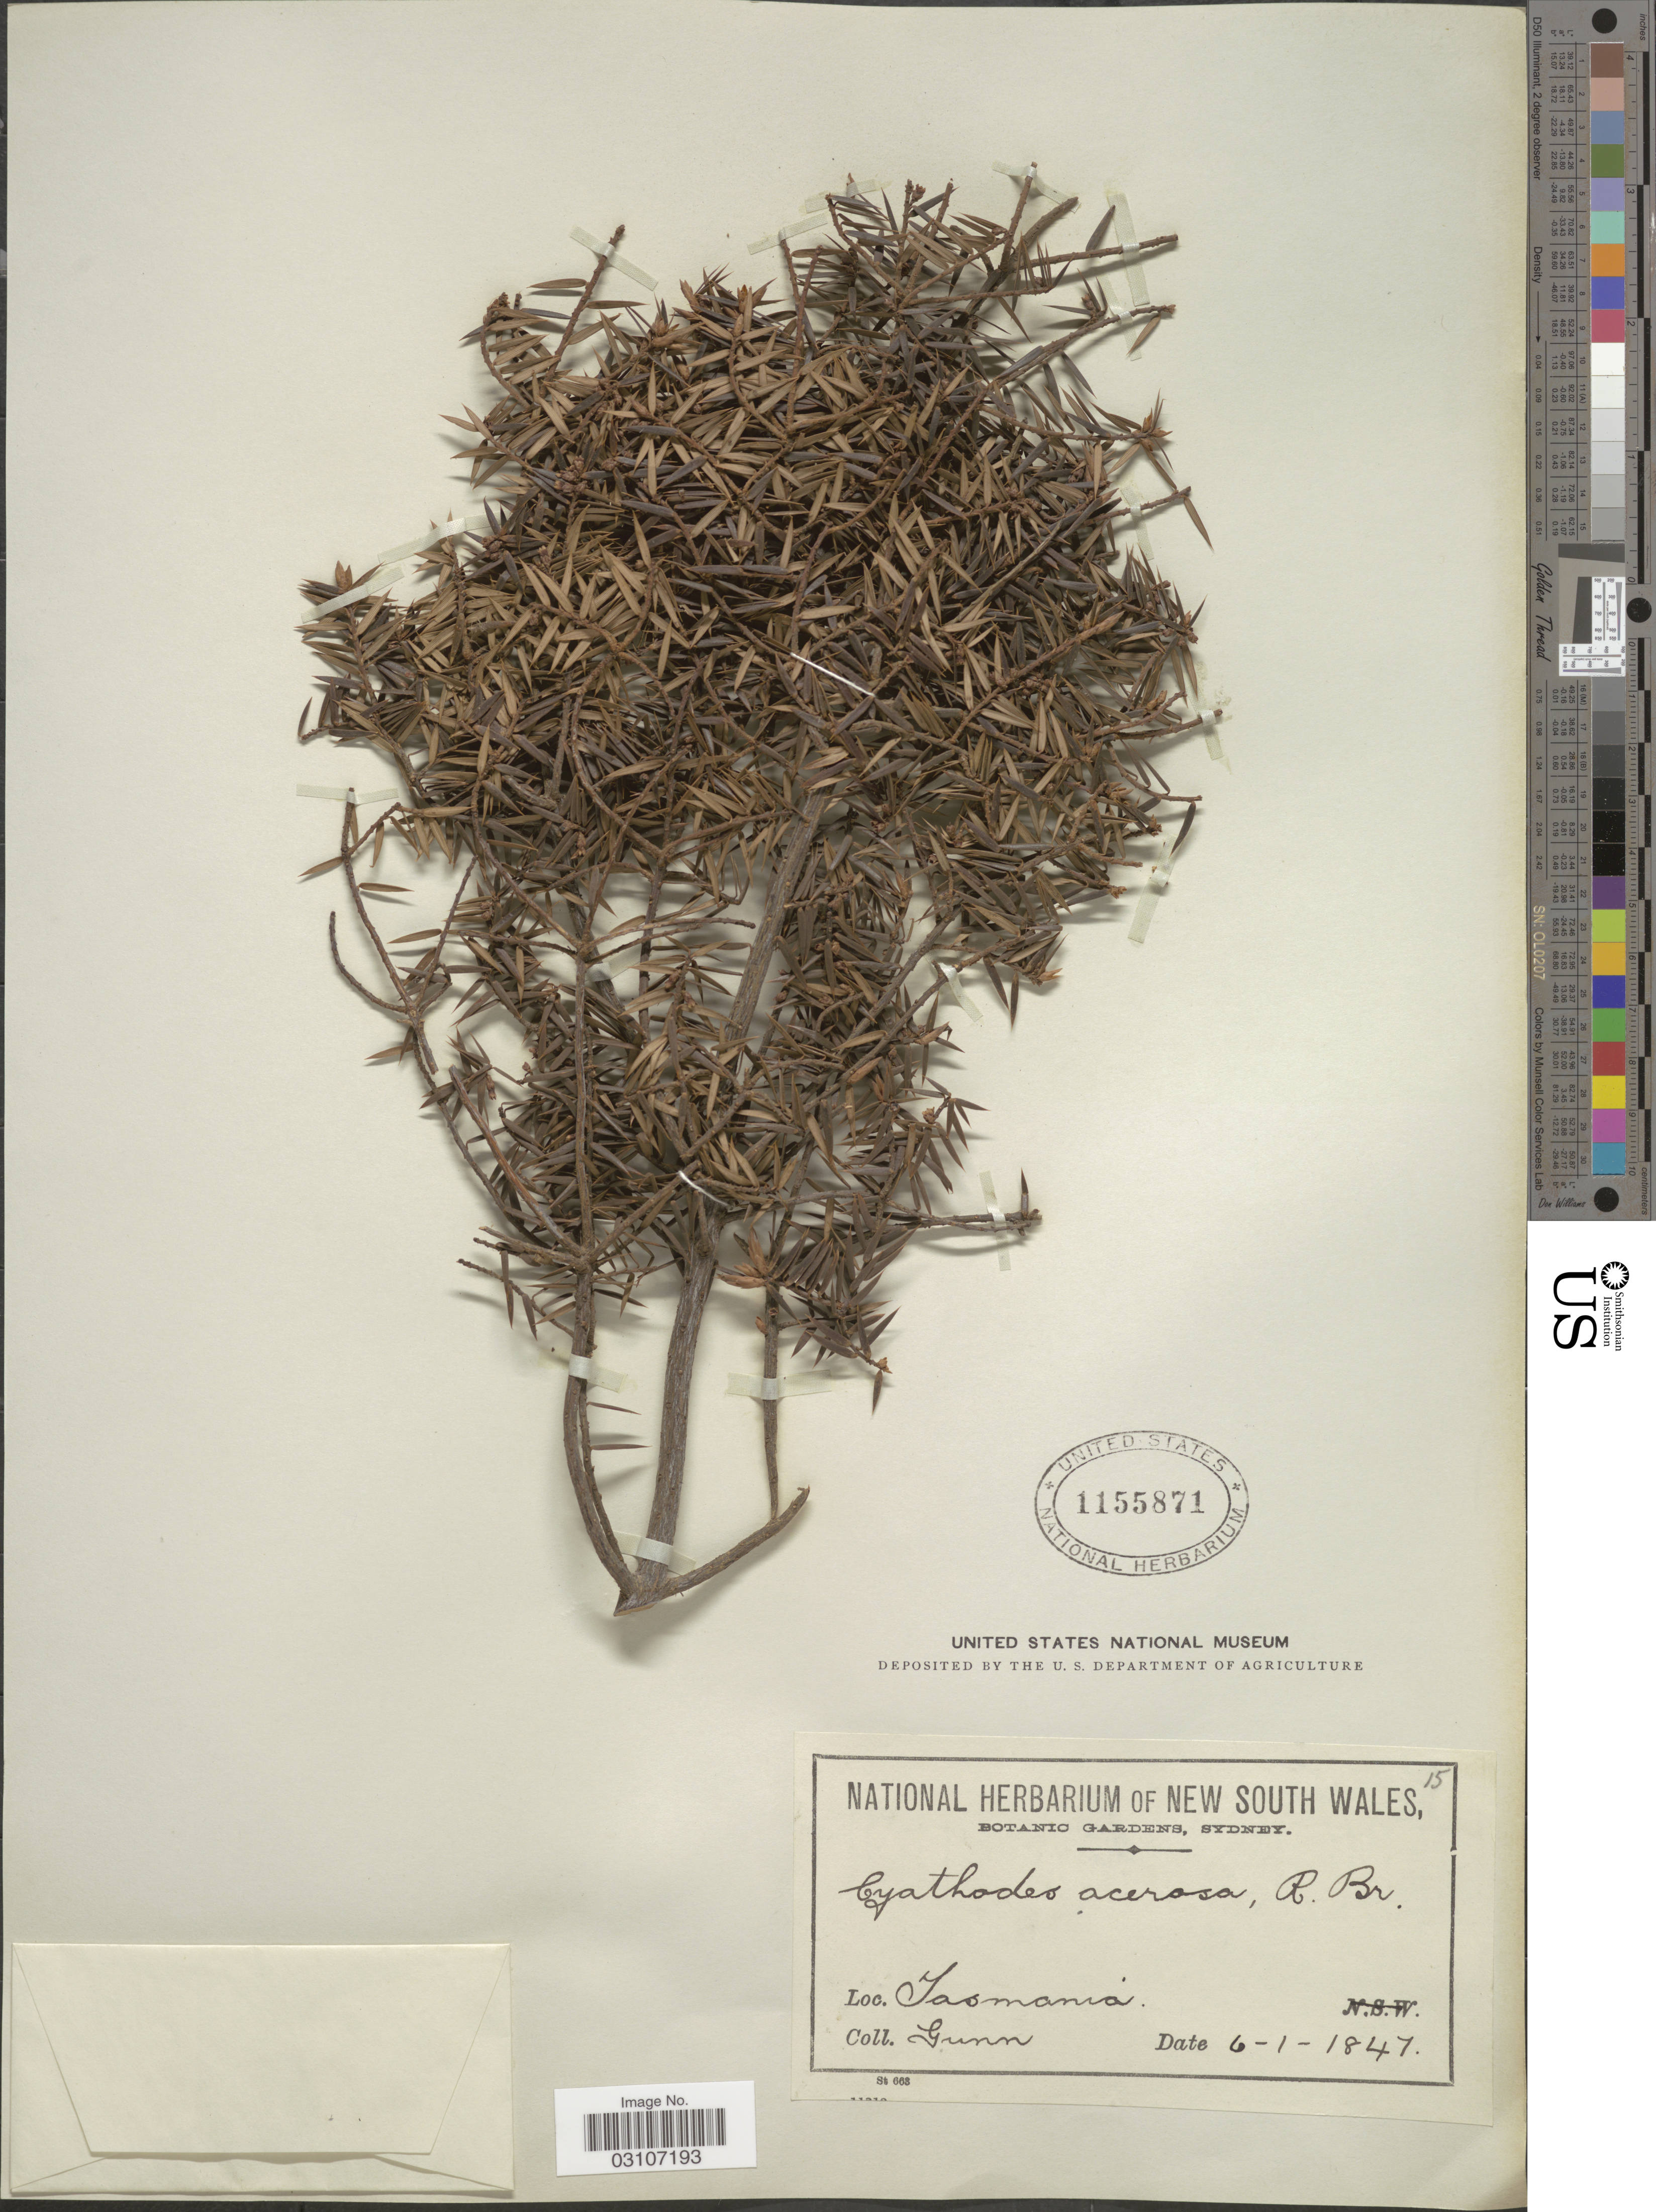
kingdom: Plantae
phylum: Tracheophyta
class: Magnoliopsida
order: Ericales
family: Ericaceae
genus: Cyathodes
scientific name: Cyathodes acerosa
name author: (Gaertn.) Roem. & Schult.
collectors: -. Gunn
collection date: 1847-01-06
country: Australia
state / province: Tasmania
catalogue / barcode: US 1155871